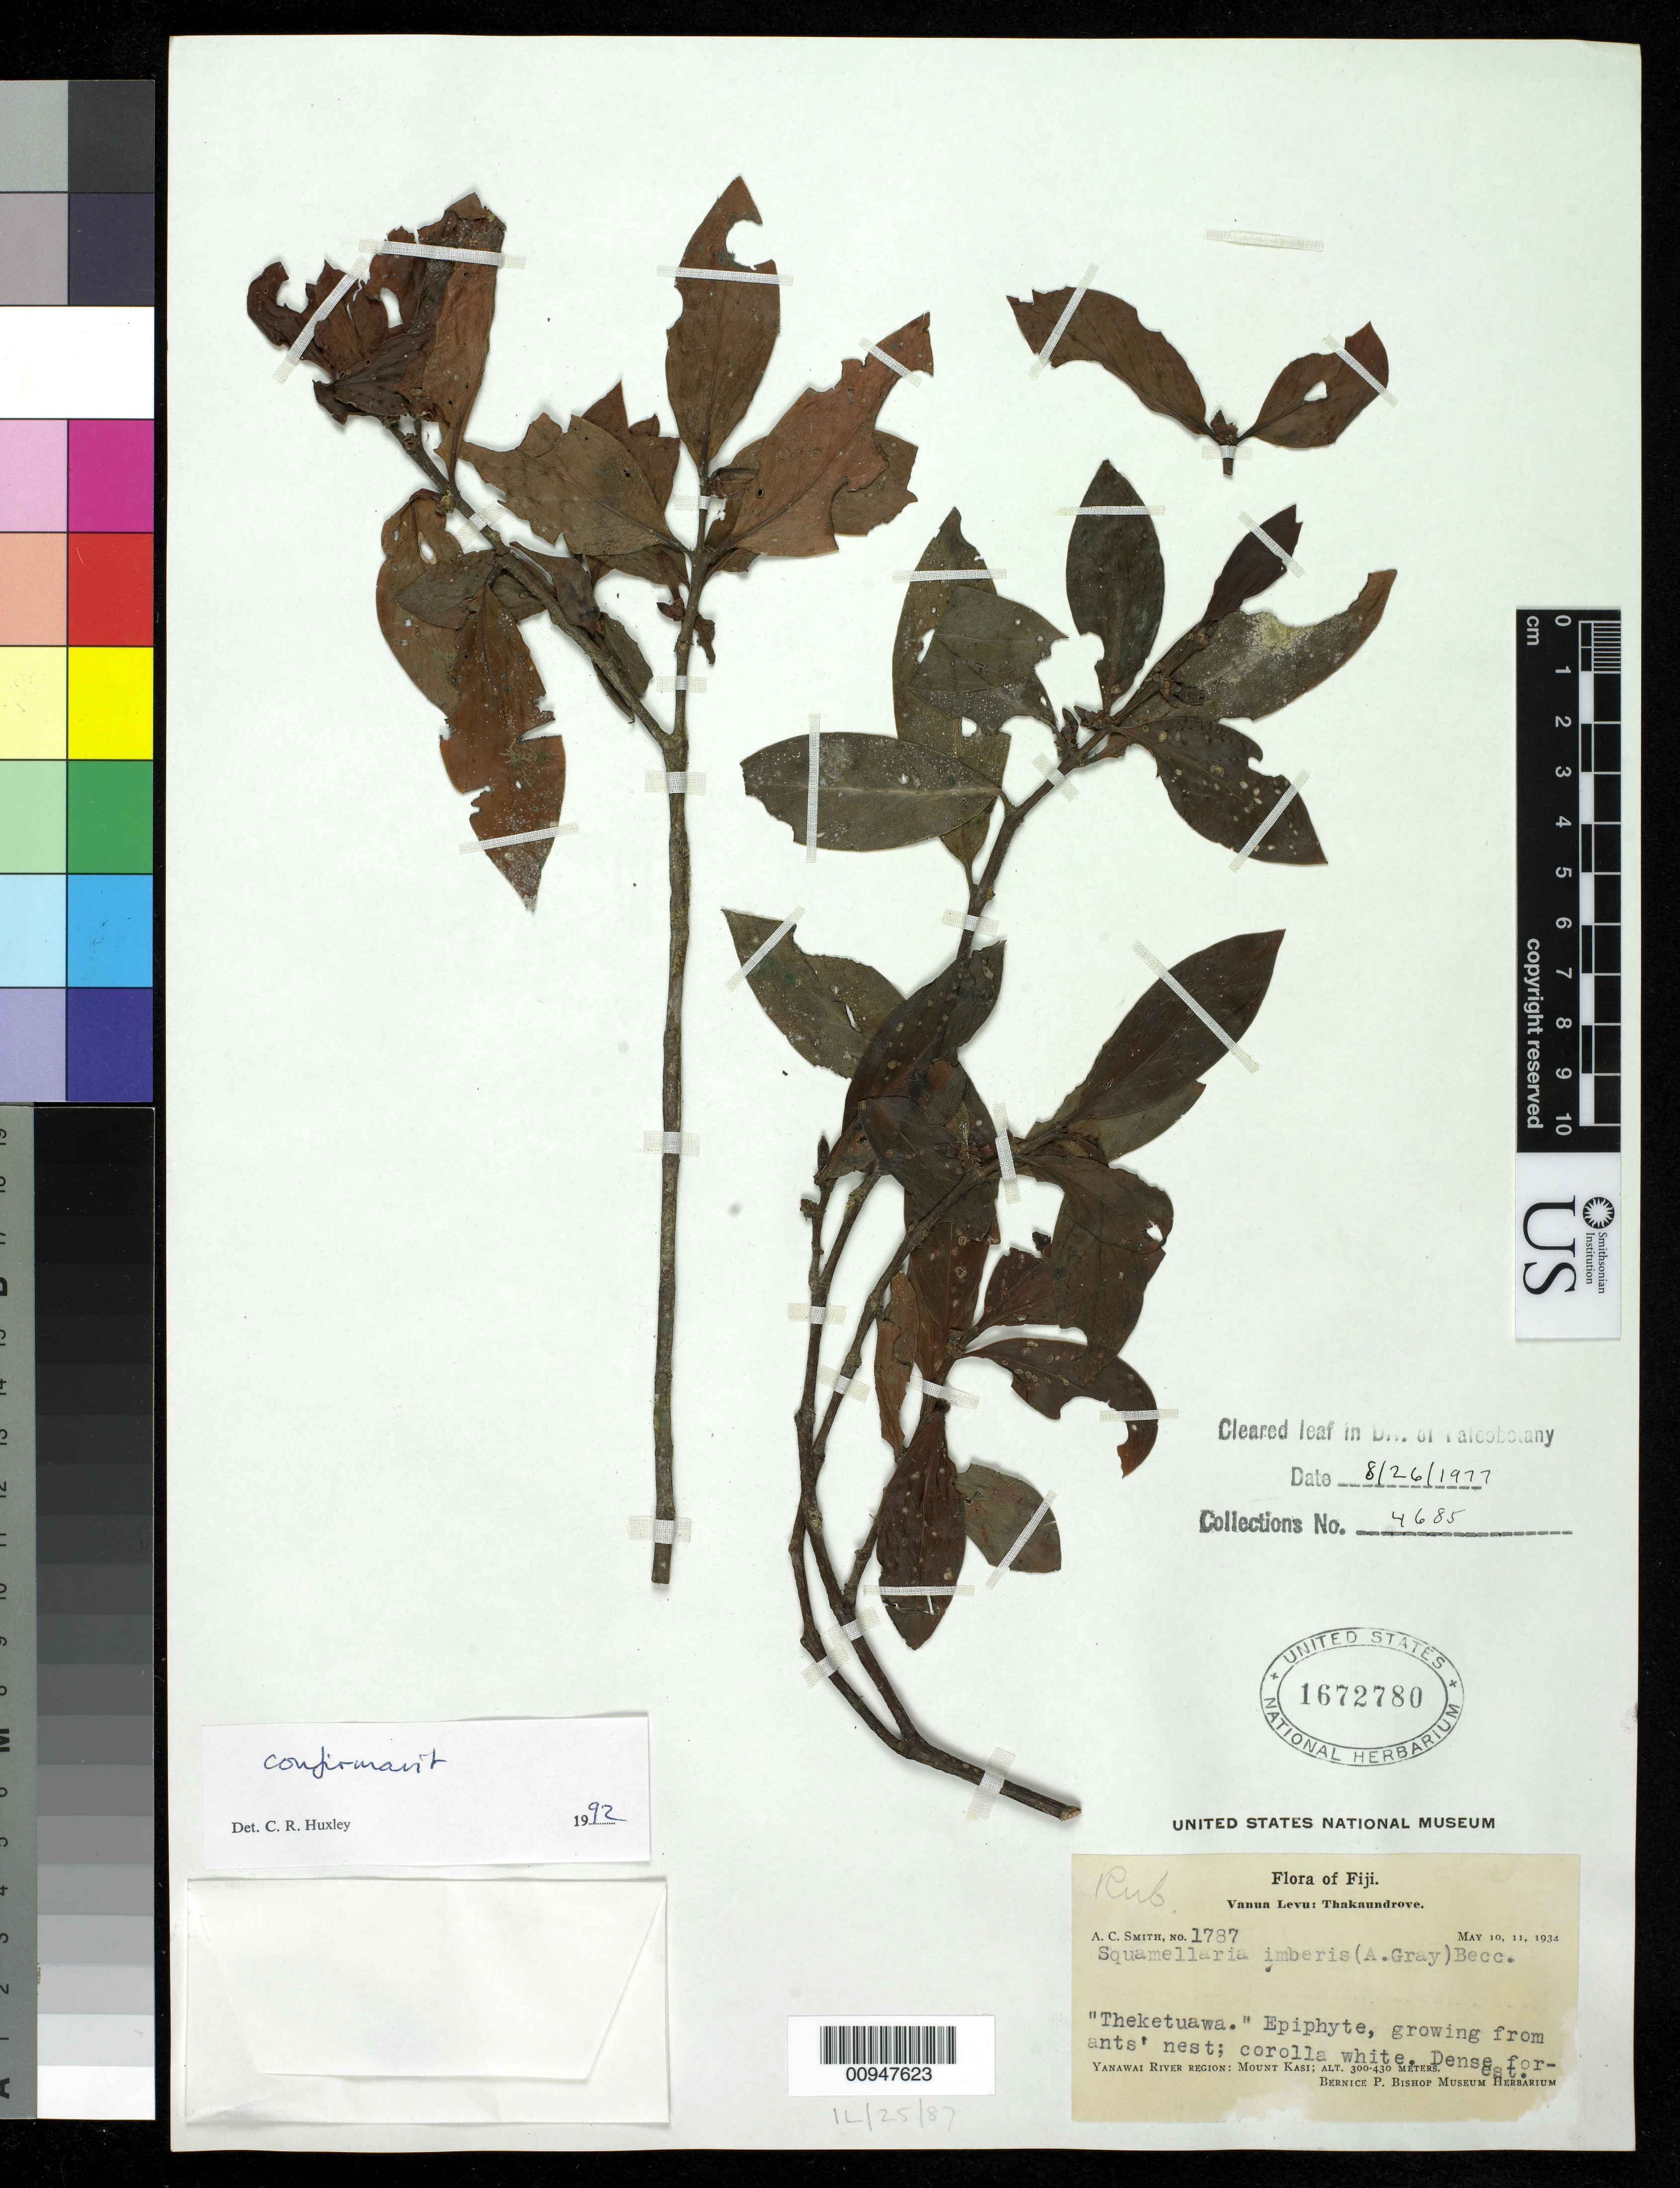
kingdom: Plantae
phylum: Tracheophyta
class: Magnoliopsida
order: Gentianales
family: Rubiaceae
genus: Squamellaria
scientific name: Squamellaria imberbis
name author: (A. Gray) Becc.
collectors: C. A. Smith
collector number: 1787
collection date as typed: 10 May 1934 and 11 May 1934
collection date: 1934-05-10,1934-05-11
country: Fiji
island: Vanua Levu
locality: Banua Levu: Thankaundrove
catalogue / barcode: US 1672780